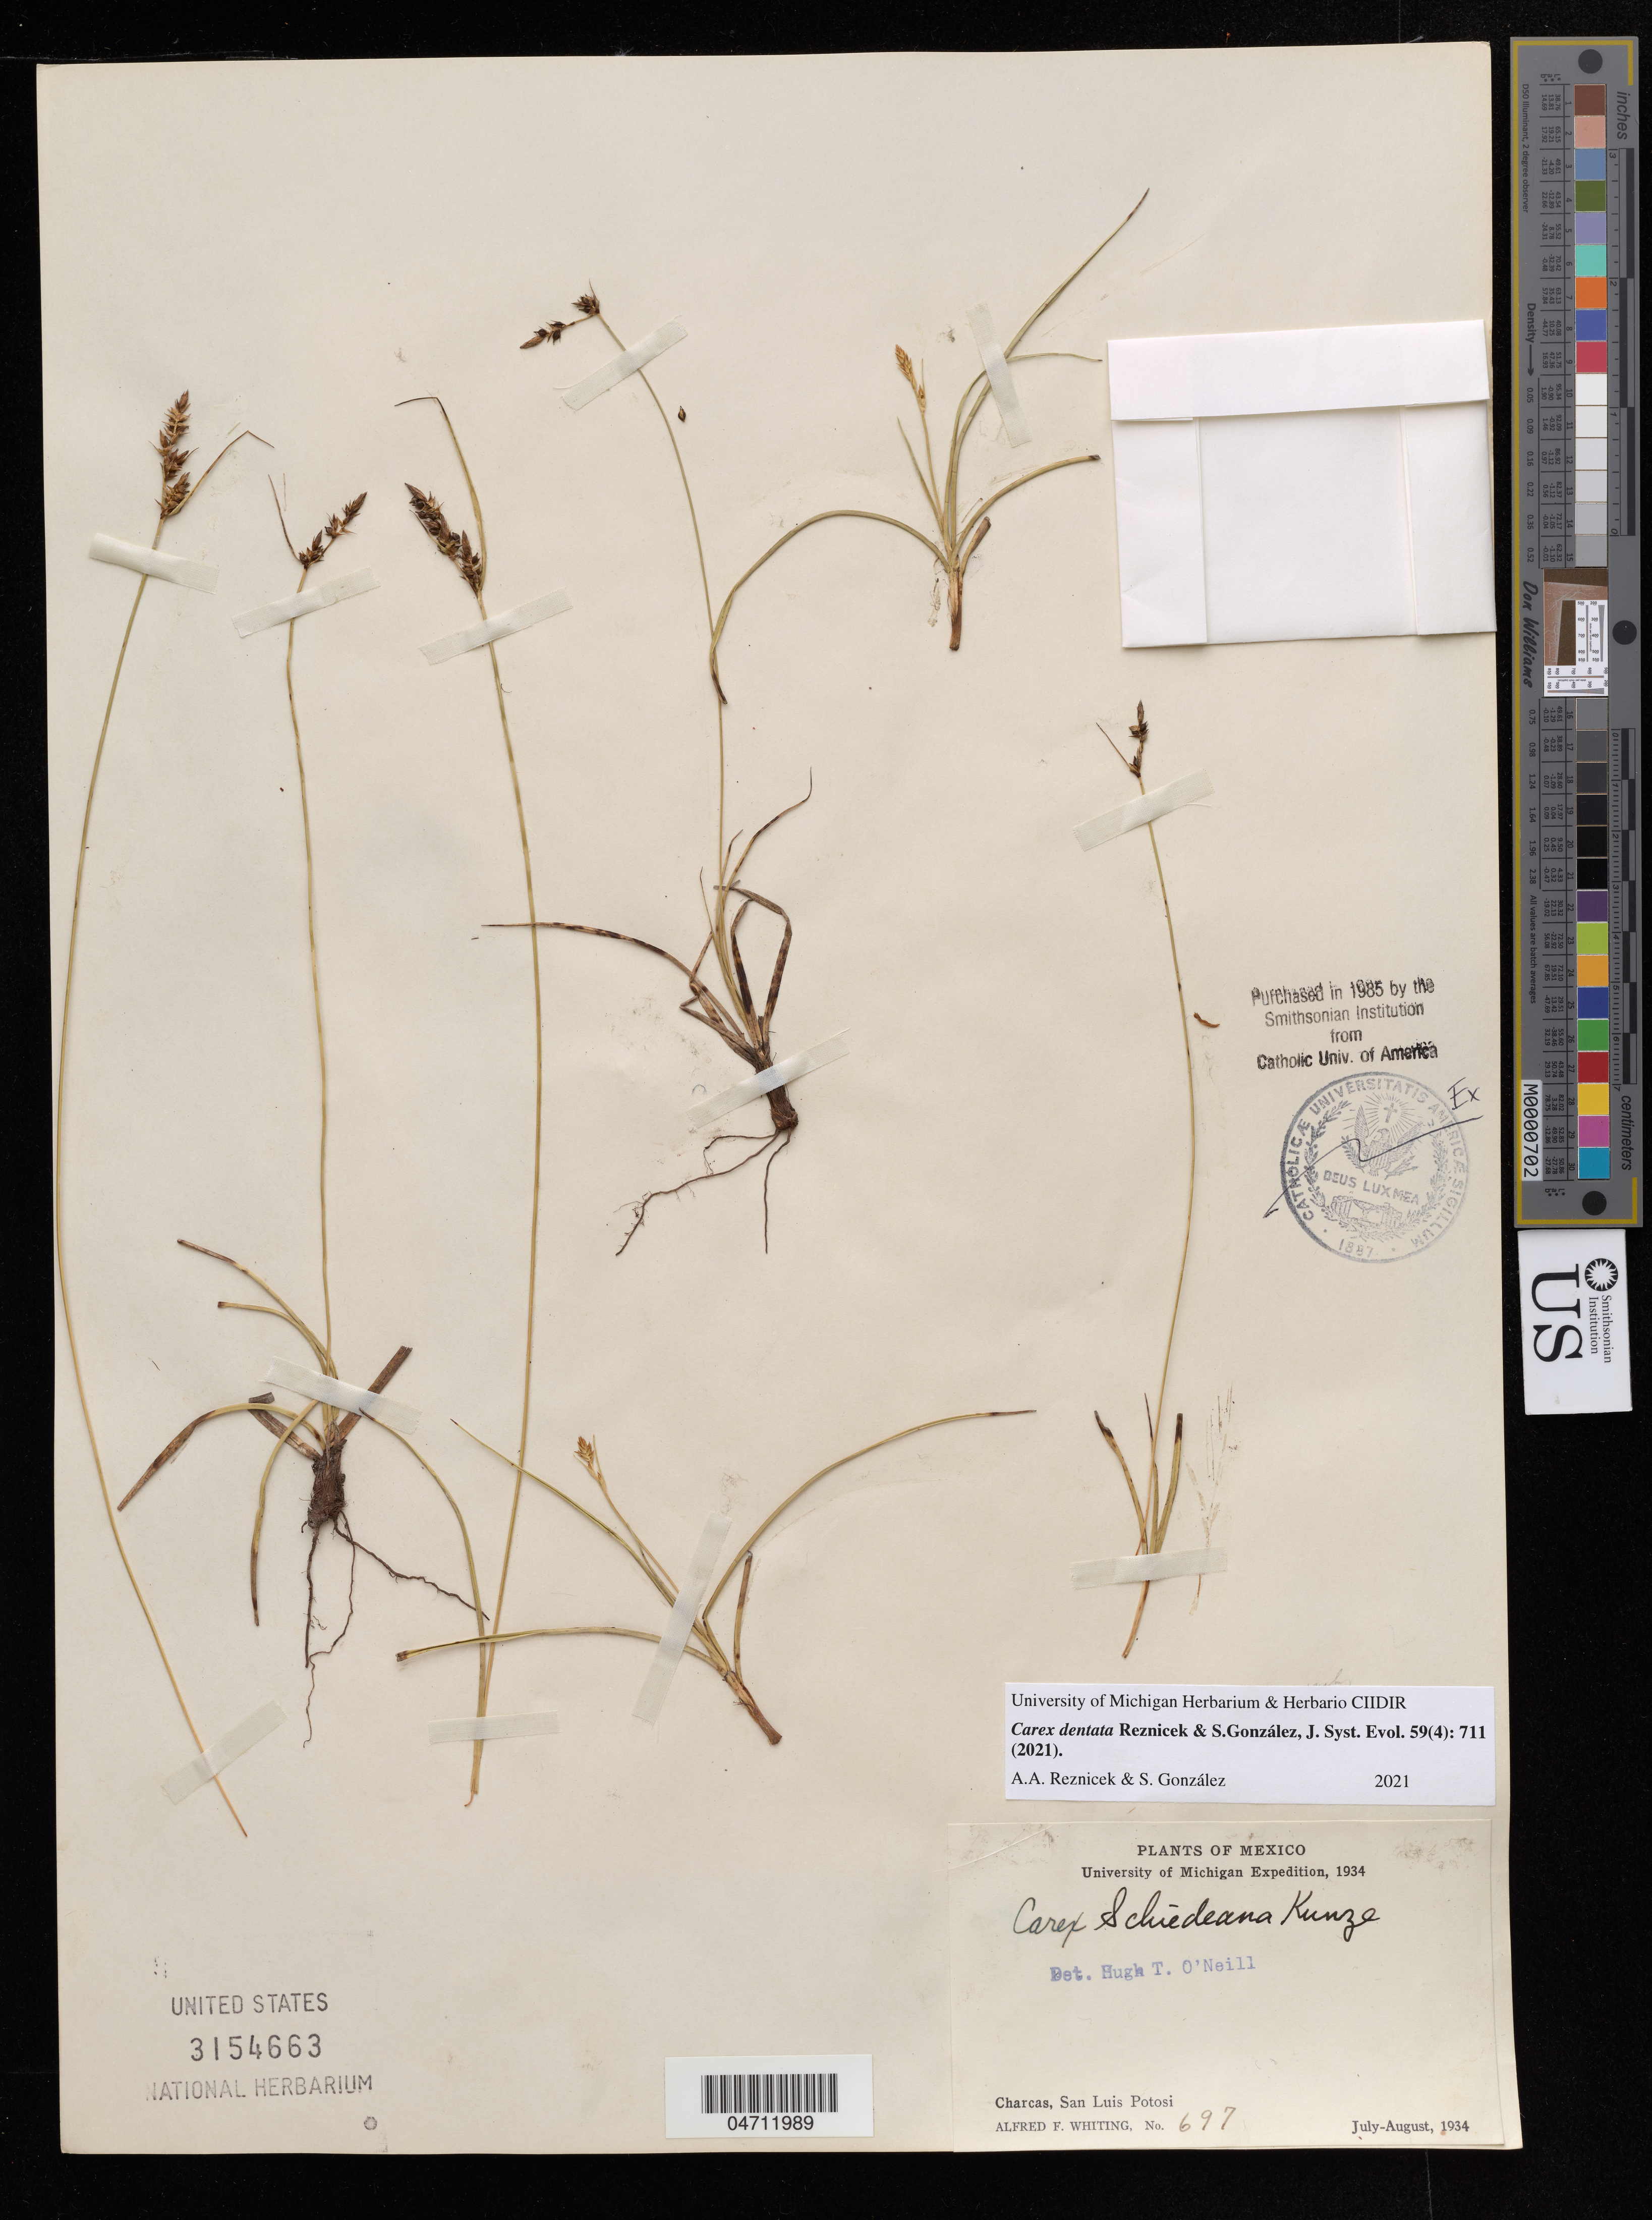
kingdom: Plantae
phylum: Tracheophyta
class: Liliopsida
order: Poales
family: Cyperaceae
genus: Carex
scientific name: Carex dentata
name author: Reznicek & S.González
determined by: Reznicek, A. A.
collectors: A. F. Whiting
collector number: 697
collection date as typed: Jul 1934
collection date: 1934-07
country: Mexico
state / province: San Luis Potosí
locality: Charcas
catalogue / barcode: US 3154663